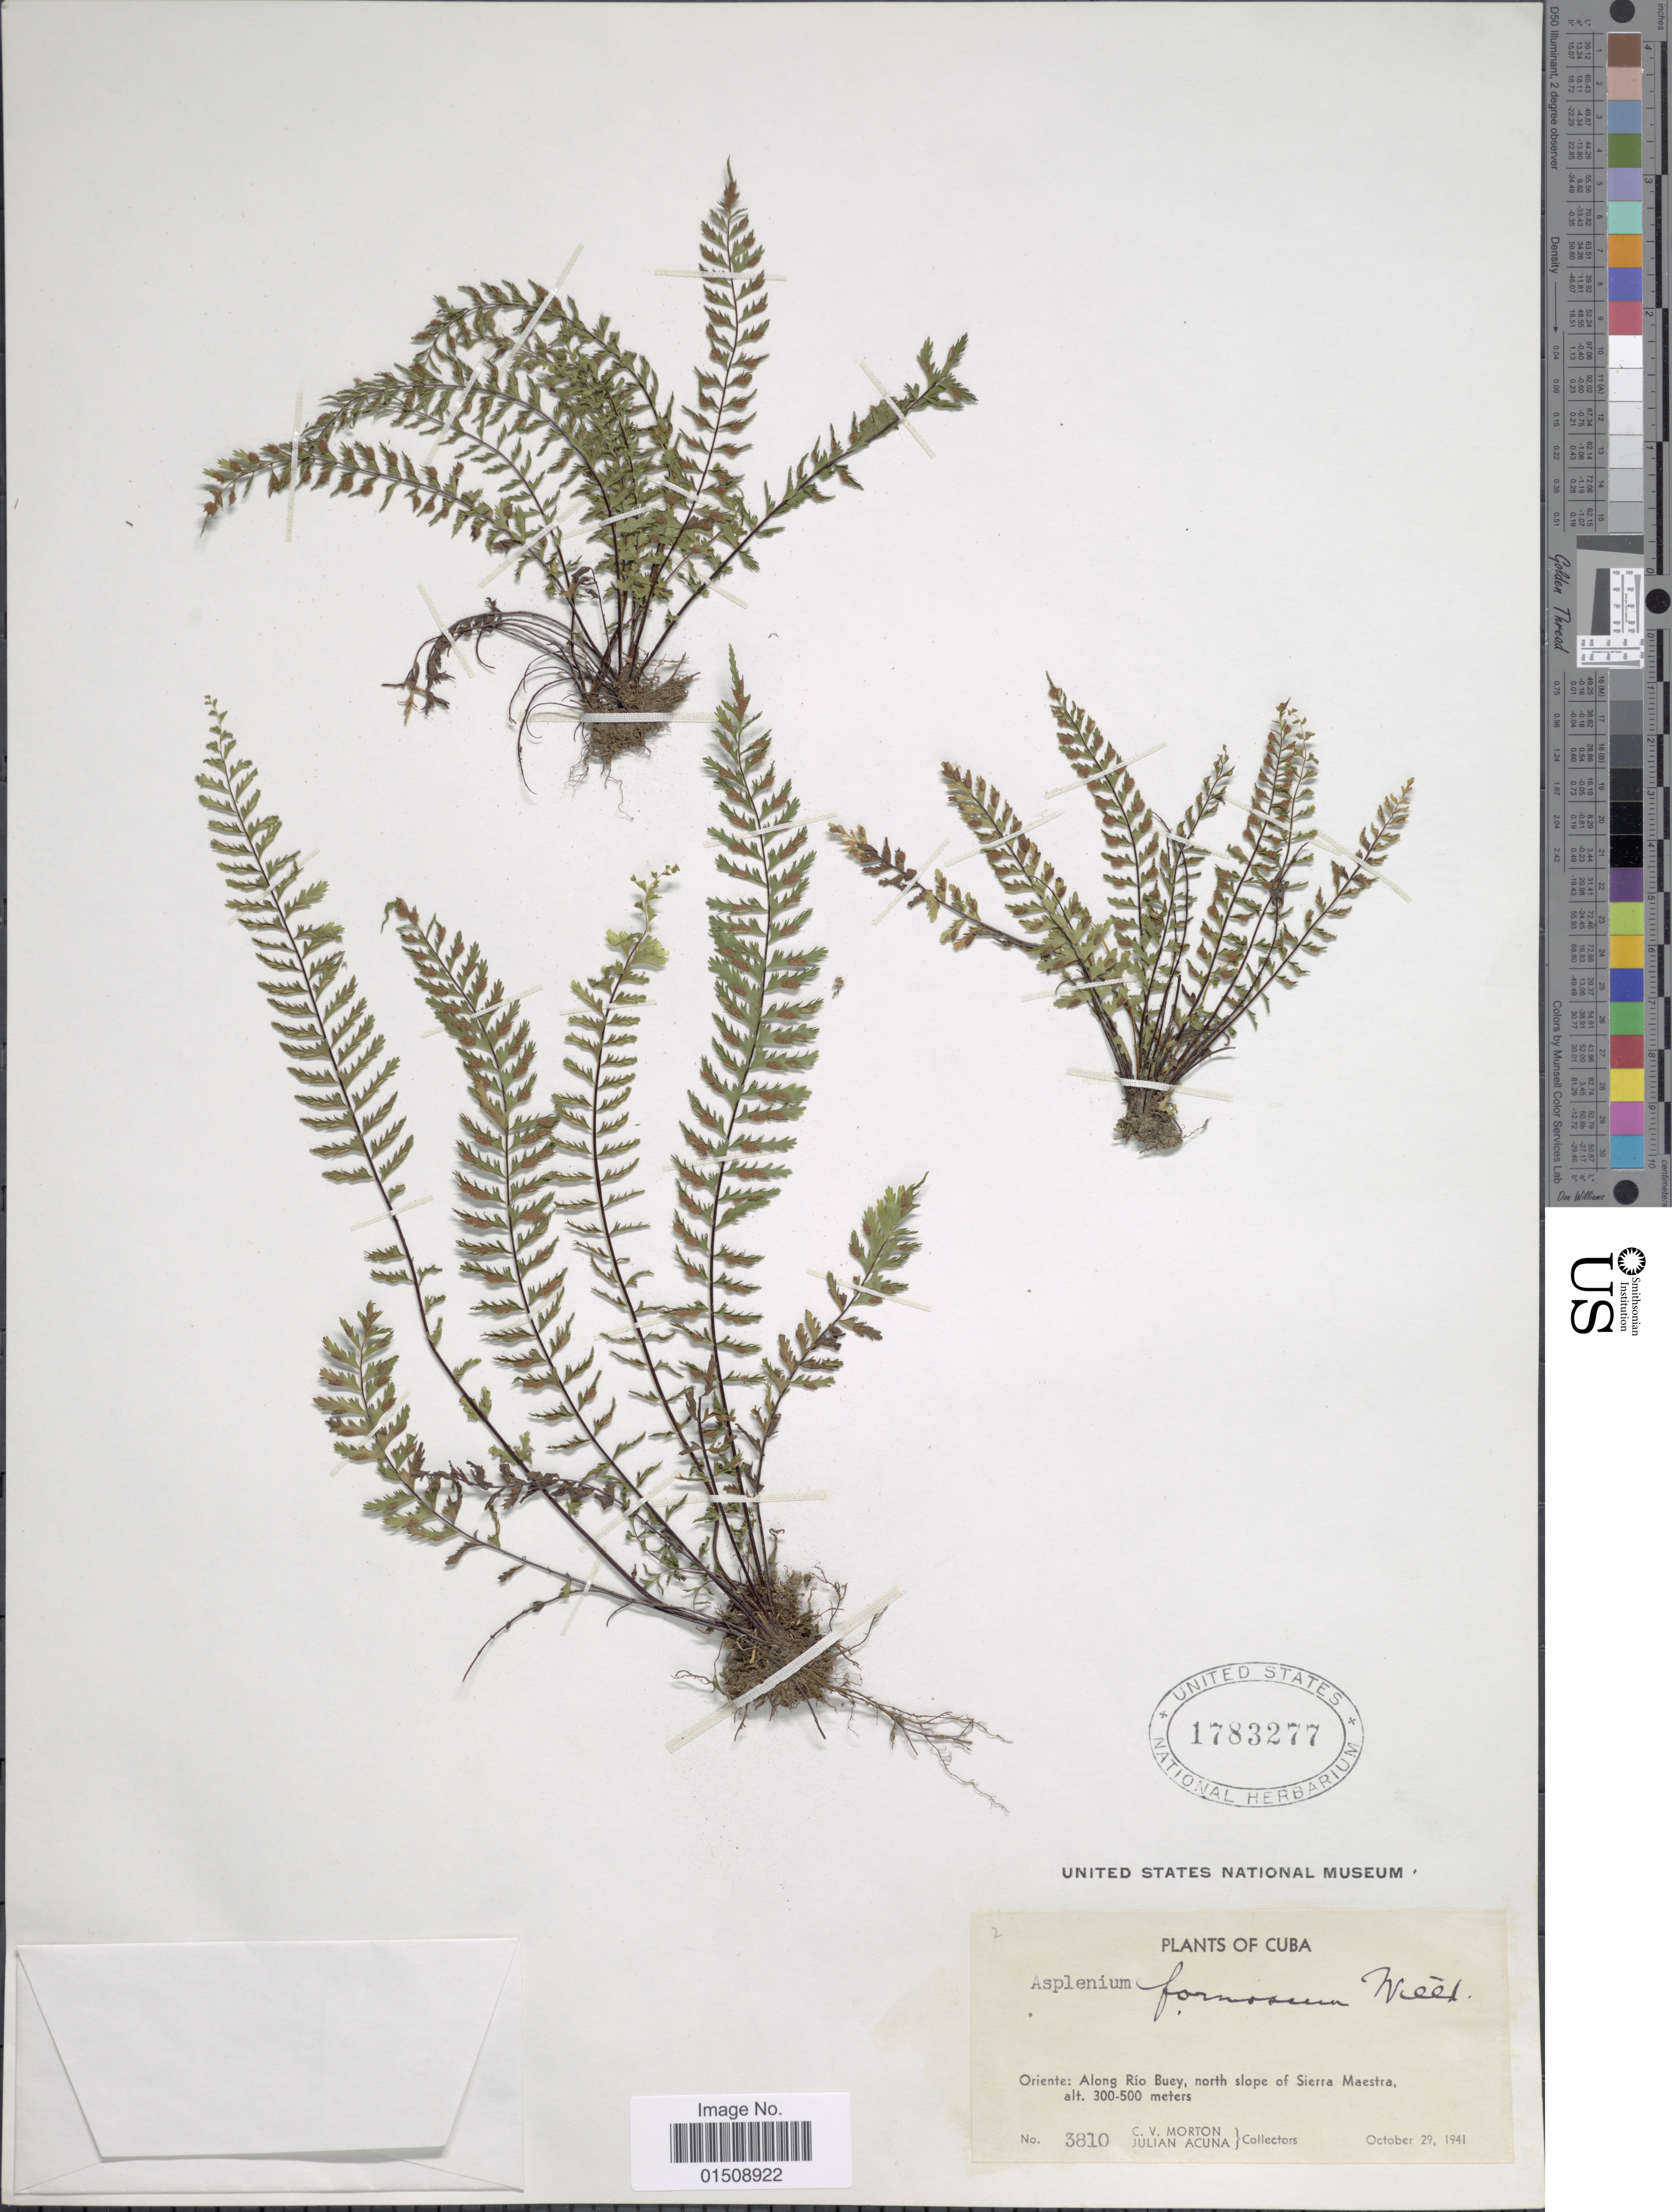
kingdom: Plantae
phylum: Tracheophyta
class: Polypodiopsida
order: Polypodiales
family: Aspleniaceae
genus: Asplenium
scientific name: Asplenium formosum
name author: Willd.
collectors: C. V. Morton & J. B. Acuña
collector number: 3810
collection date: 1941-10-29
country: Cuba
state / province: Oriente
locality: Along Río Buey, north slope of Sierra Maestra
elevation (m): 300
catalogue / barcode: US 1783277